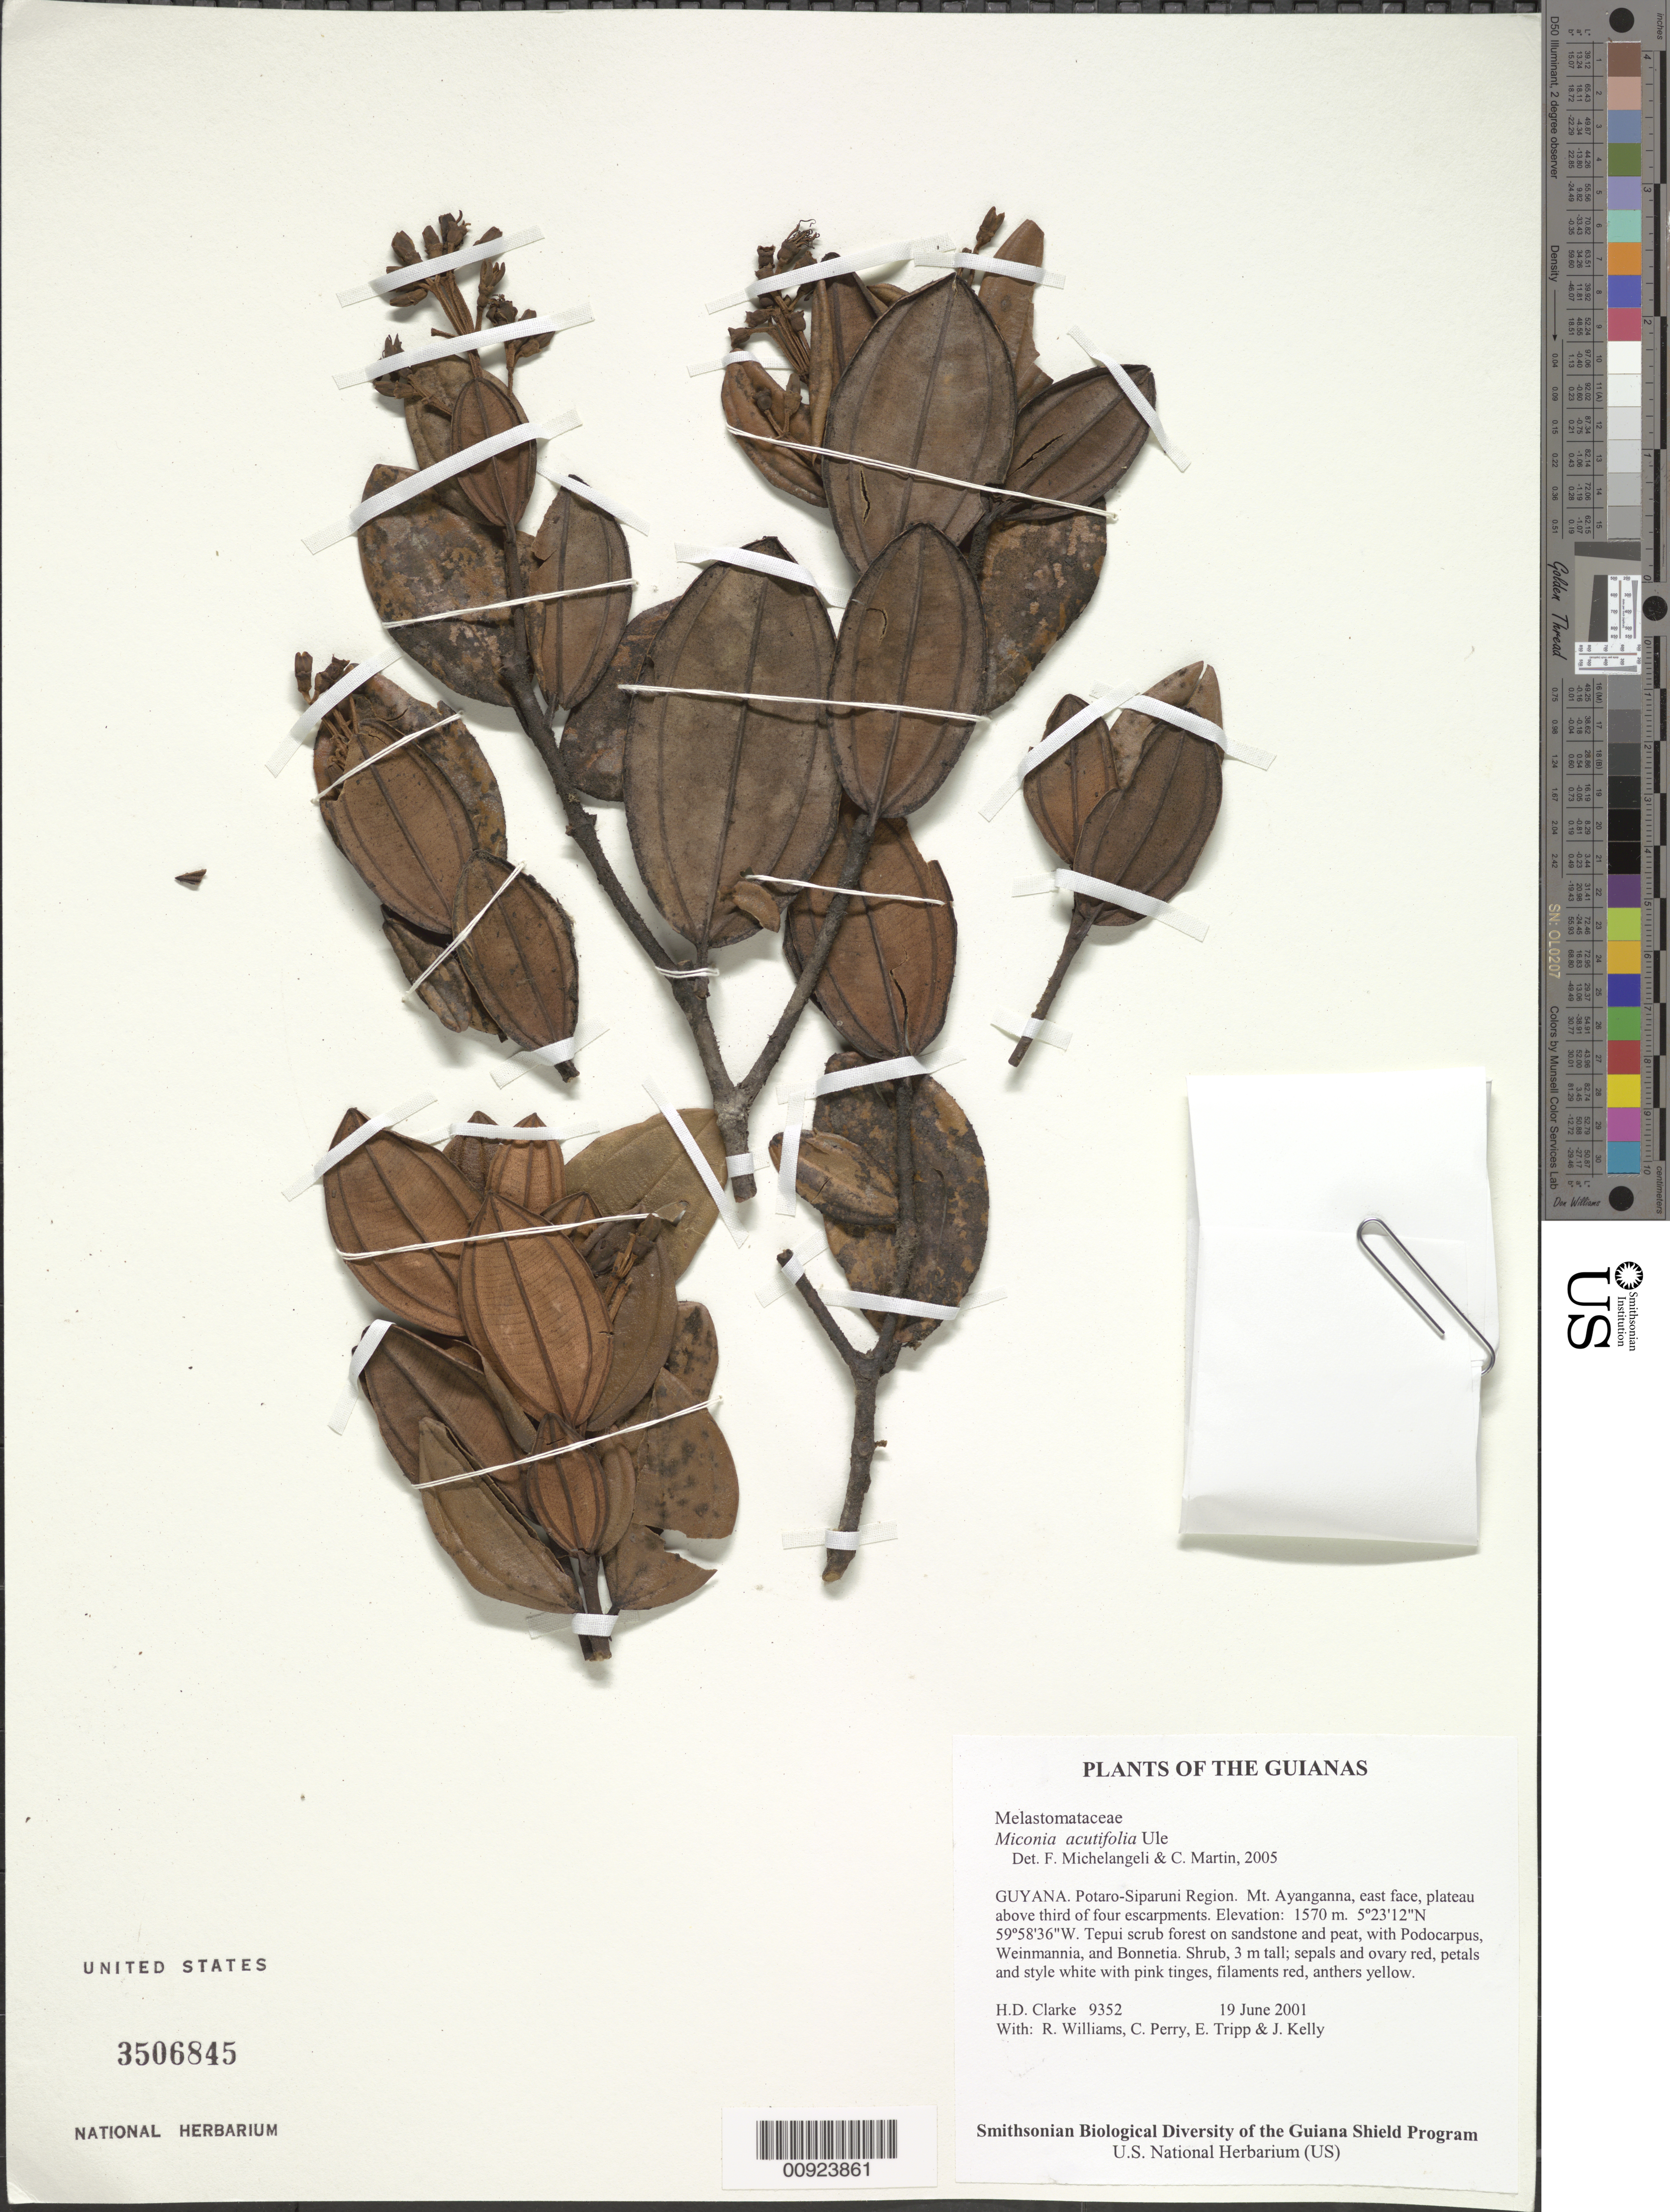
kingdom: Plantae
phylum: Tracheophyta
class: Magnoliopsida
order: Myrtales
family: Melastomataceae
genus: Miconia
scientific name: Miconia acutifolia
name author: Ule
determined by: Michelangeli, F. A.; Martin, C.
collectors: H. D. Clarke, R. Williams, C. Perry, E. Tripp & J. Kelly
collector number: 9352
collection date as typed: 19 June 2001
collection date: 2001-06-19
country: Guyana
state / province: Potaro-Siparuni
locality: Mt. Ayanganna, east face, plateau above third of four escarpments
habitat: Tepui scrub forest on sandstone and peat, with Podocarpus, Weinmannia, and Bonnetia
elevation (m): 1570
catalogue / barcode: US 3506845